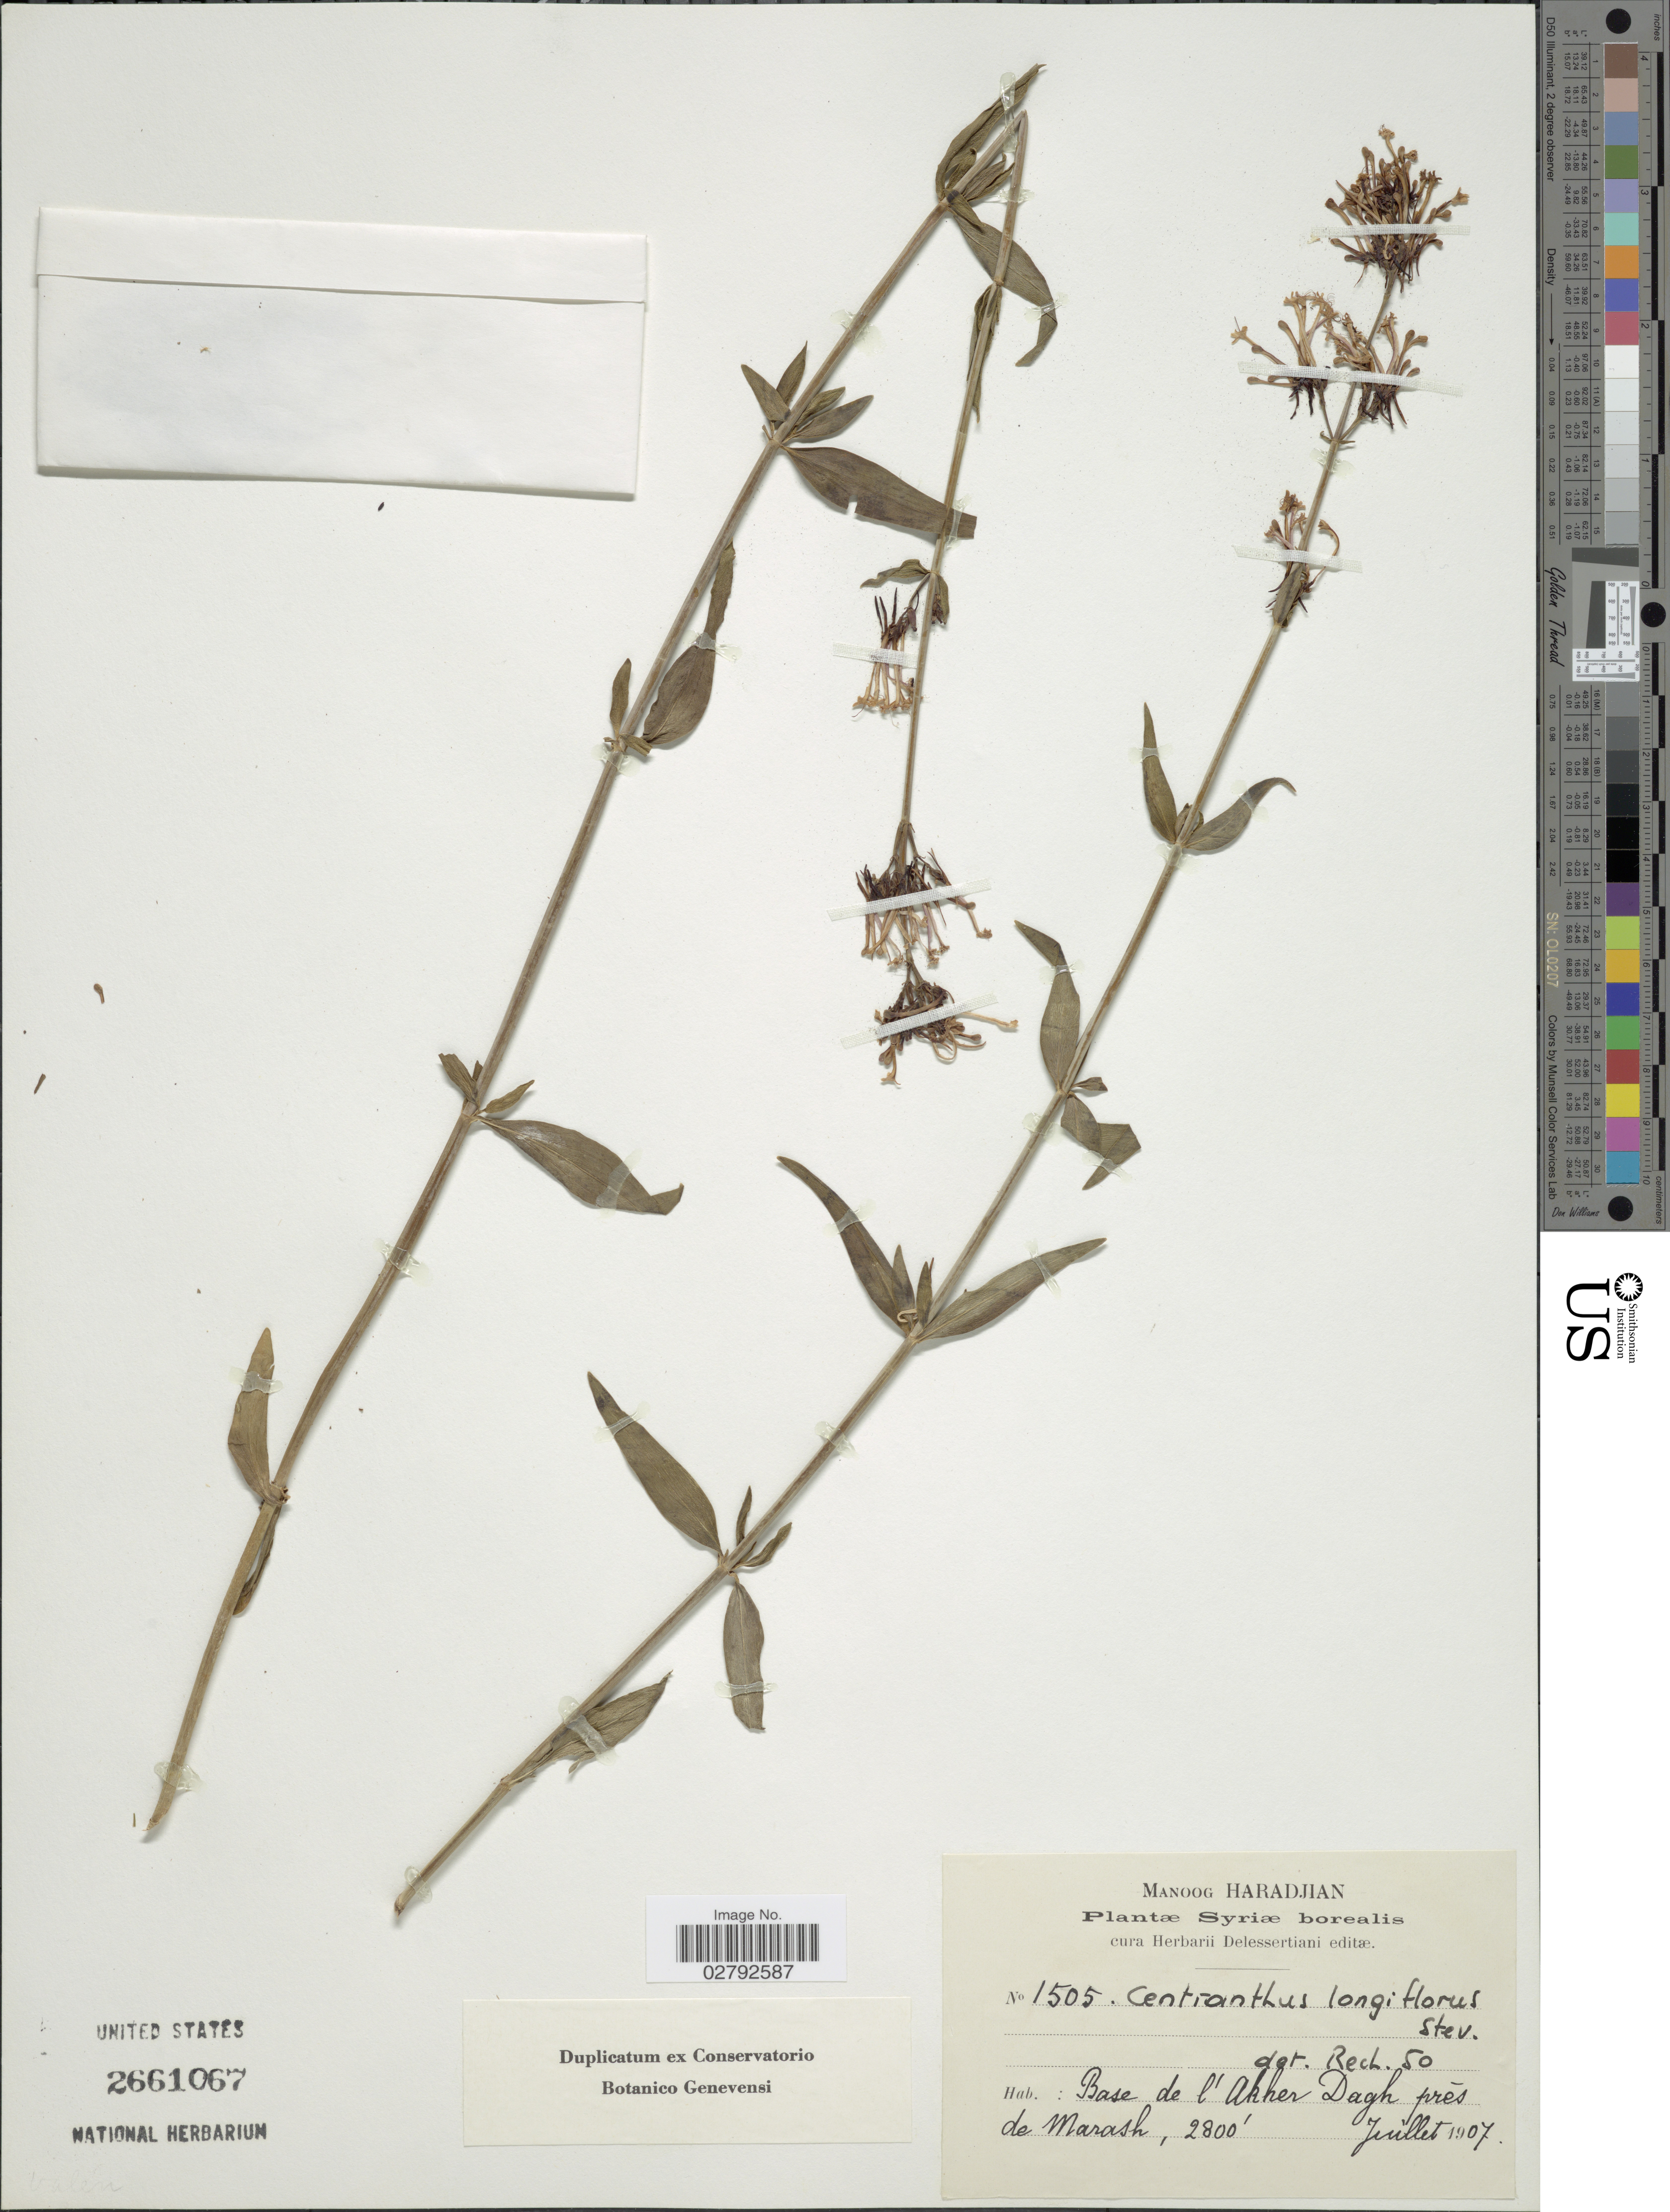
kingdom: Plantae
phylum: Tracheophyta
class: Magnoliopsida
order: Dipsacales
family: Caprifoliaceae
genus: Centranthus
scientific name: Centranthus longiflorus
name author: Steven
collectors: M. Haradjian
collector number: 1505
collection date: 1907-07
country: Syria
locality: Syriæ borealis. Base de l'Akher Dagh près de Marash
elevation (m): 853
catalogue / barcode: US 2661067